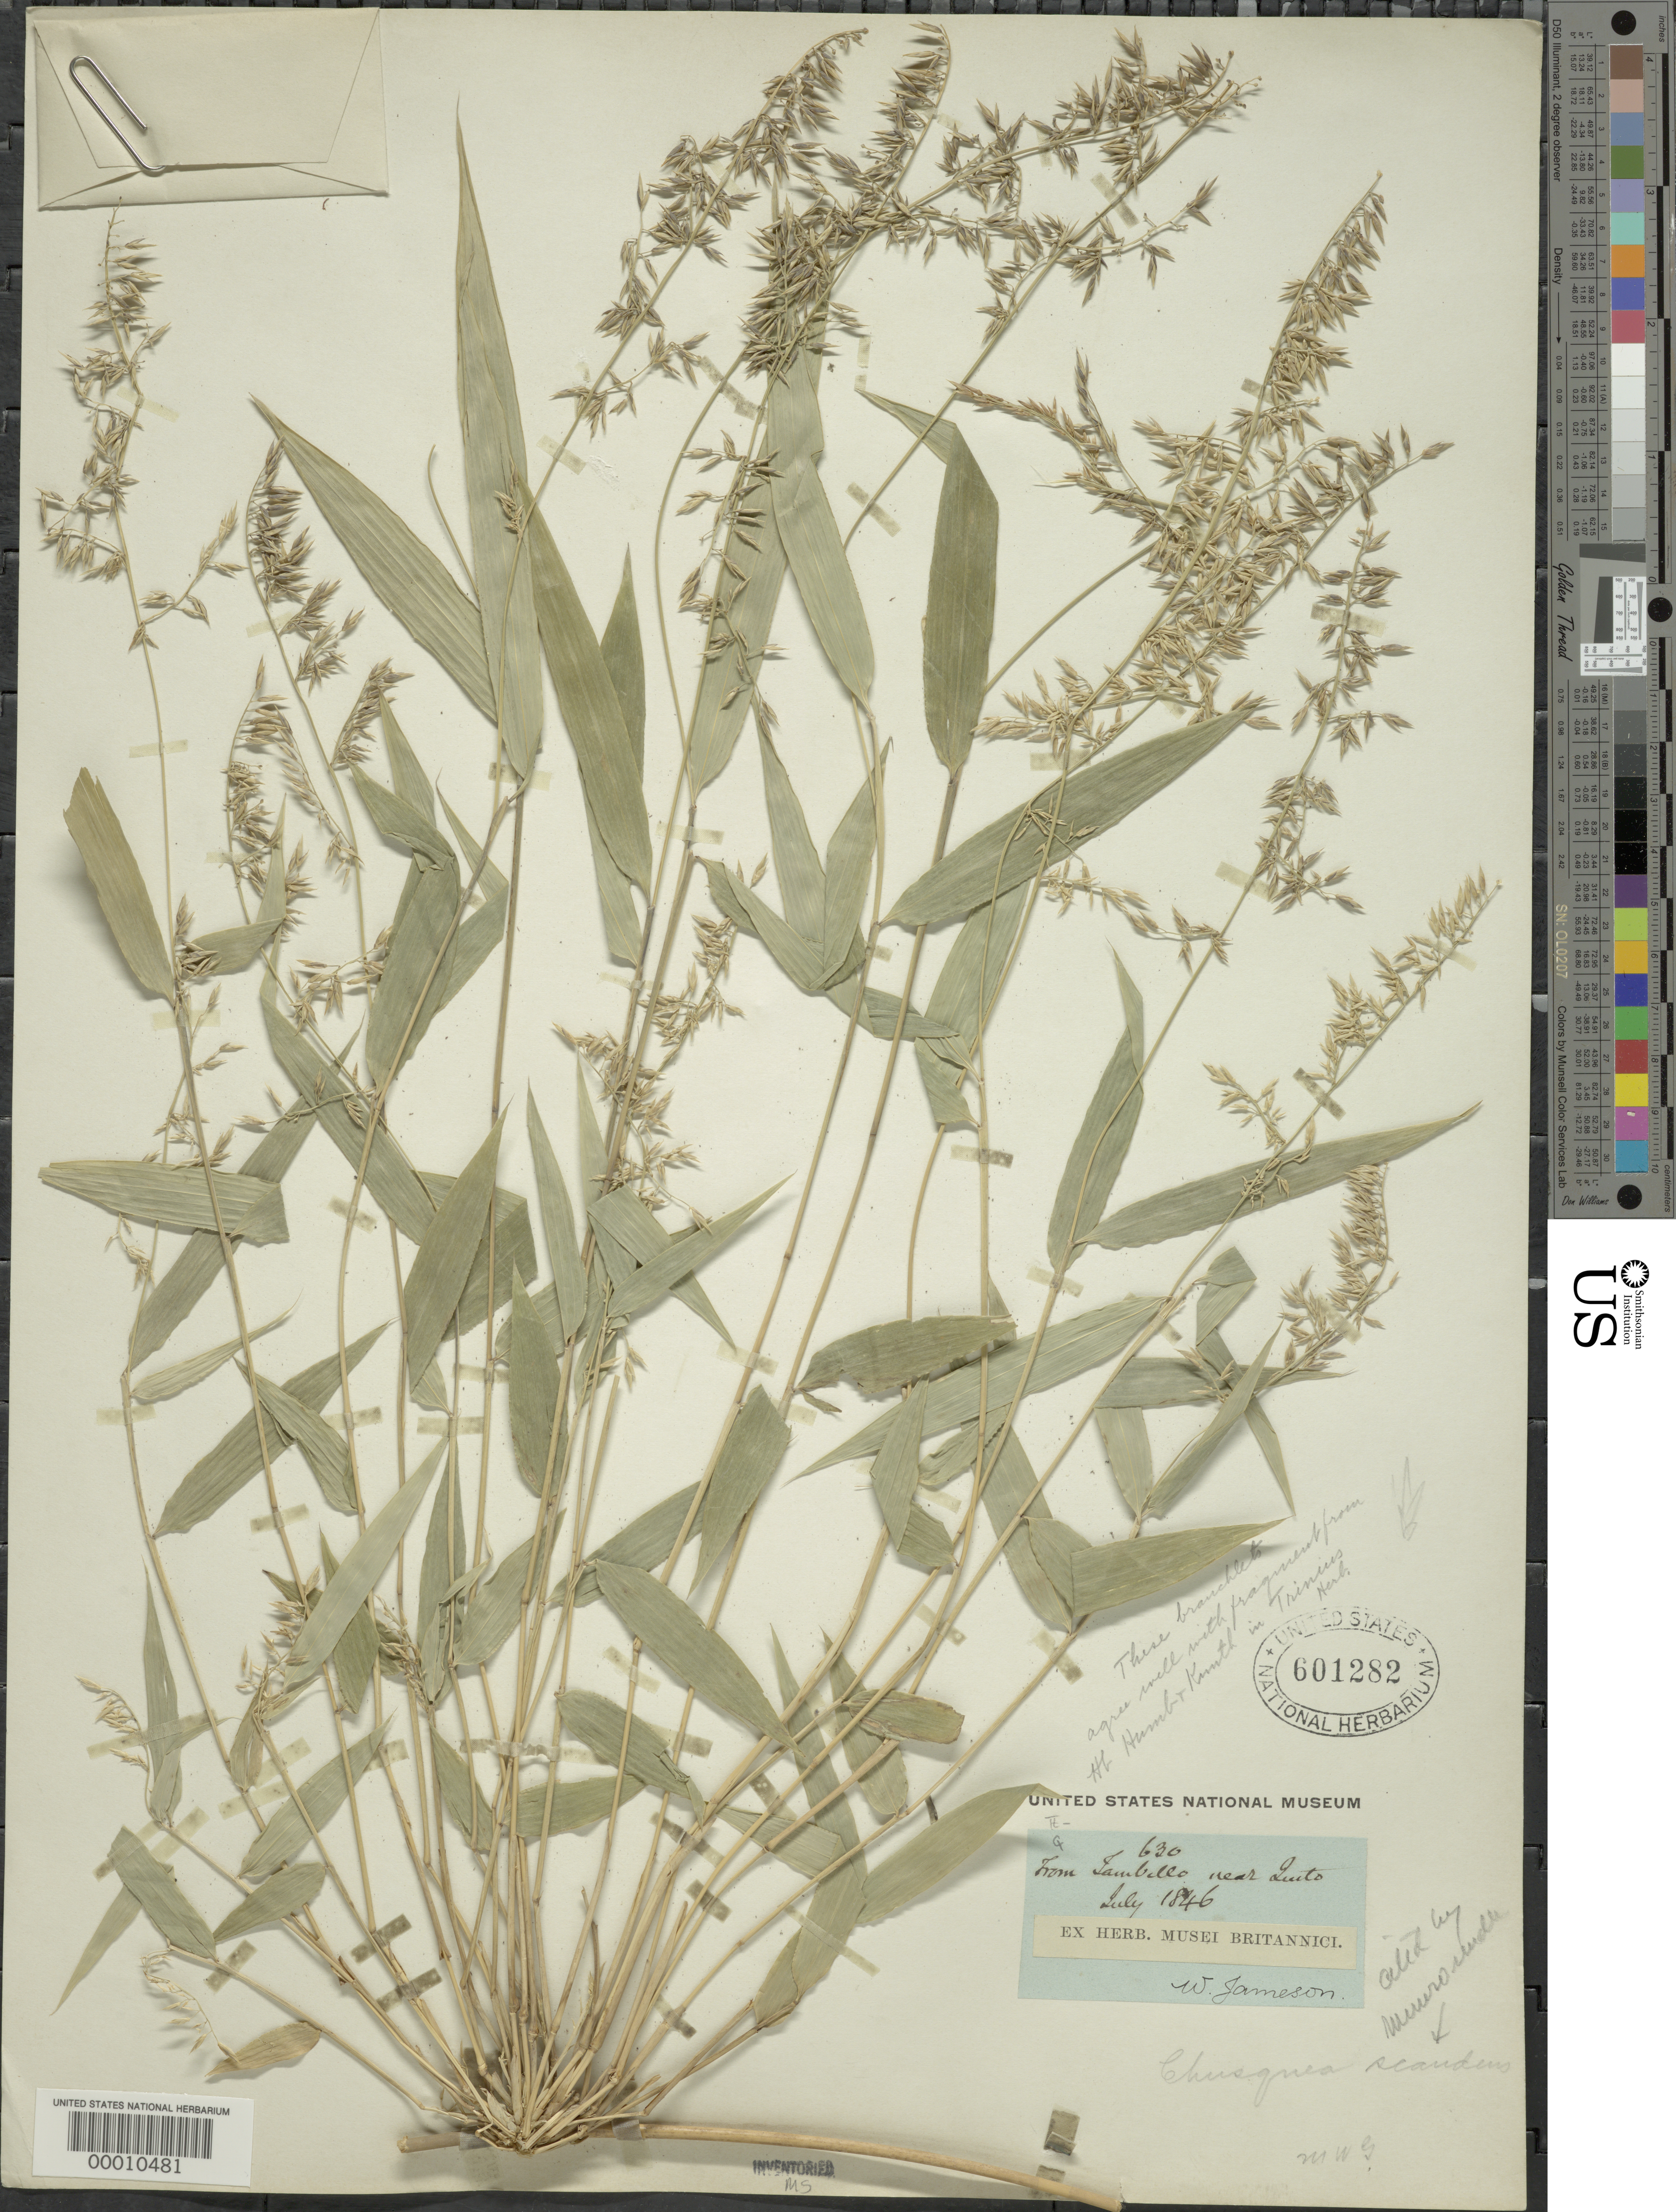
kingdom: Plantae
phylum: Tracheophyta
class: Liliopsida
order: Poales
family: Poaceae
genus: Chusquea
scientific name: Chusquea scandens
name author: Kunth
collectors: W. Jameson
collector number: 630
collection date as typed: Jul 1846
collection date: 1846-07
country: Ecuador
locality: From tambillo near quito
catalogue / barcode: US 601282